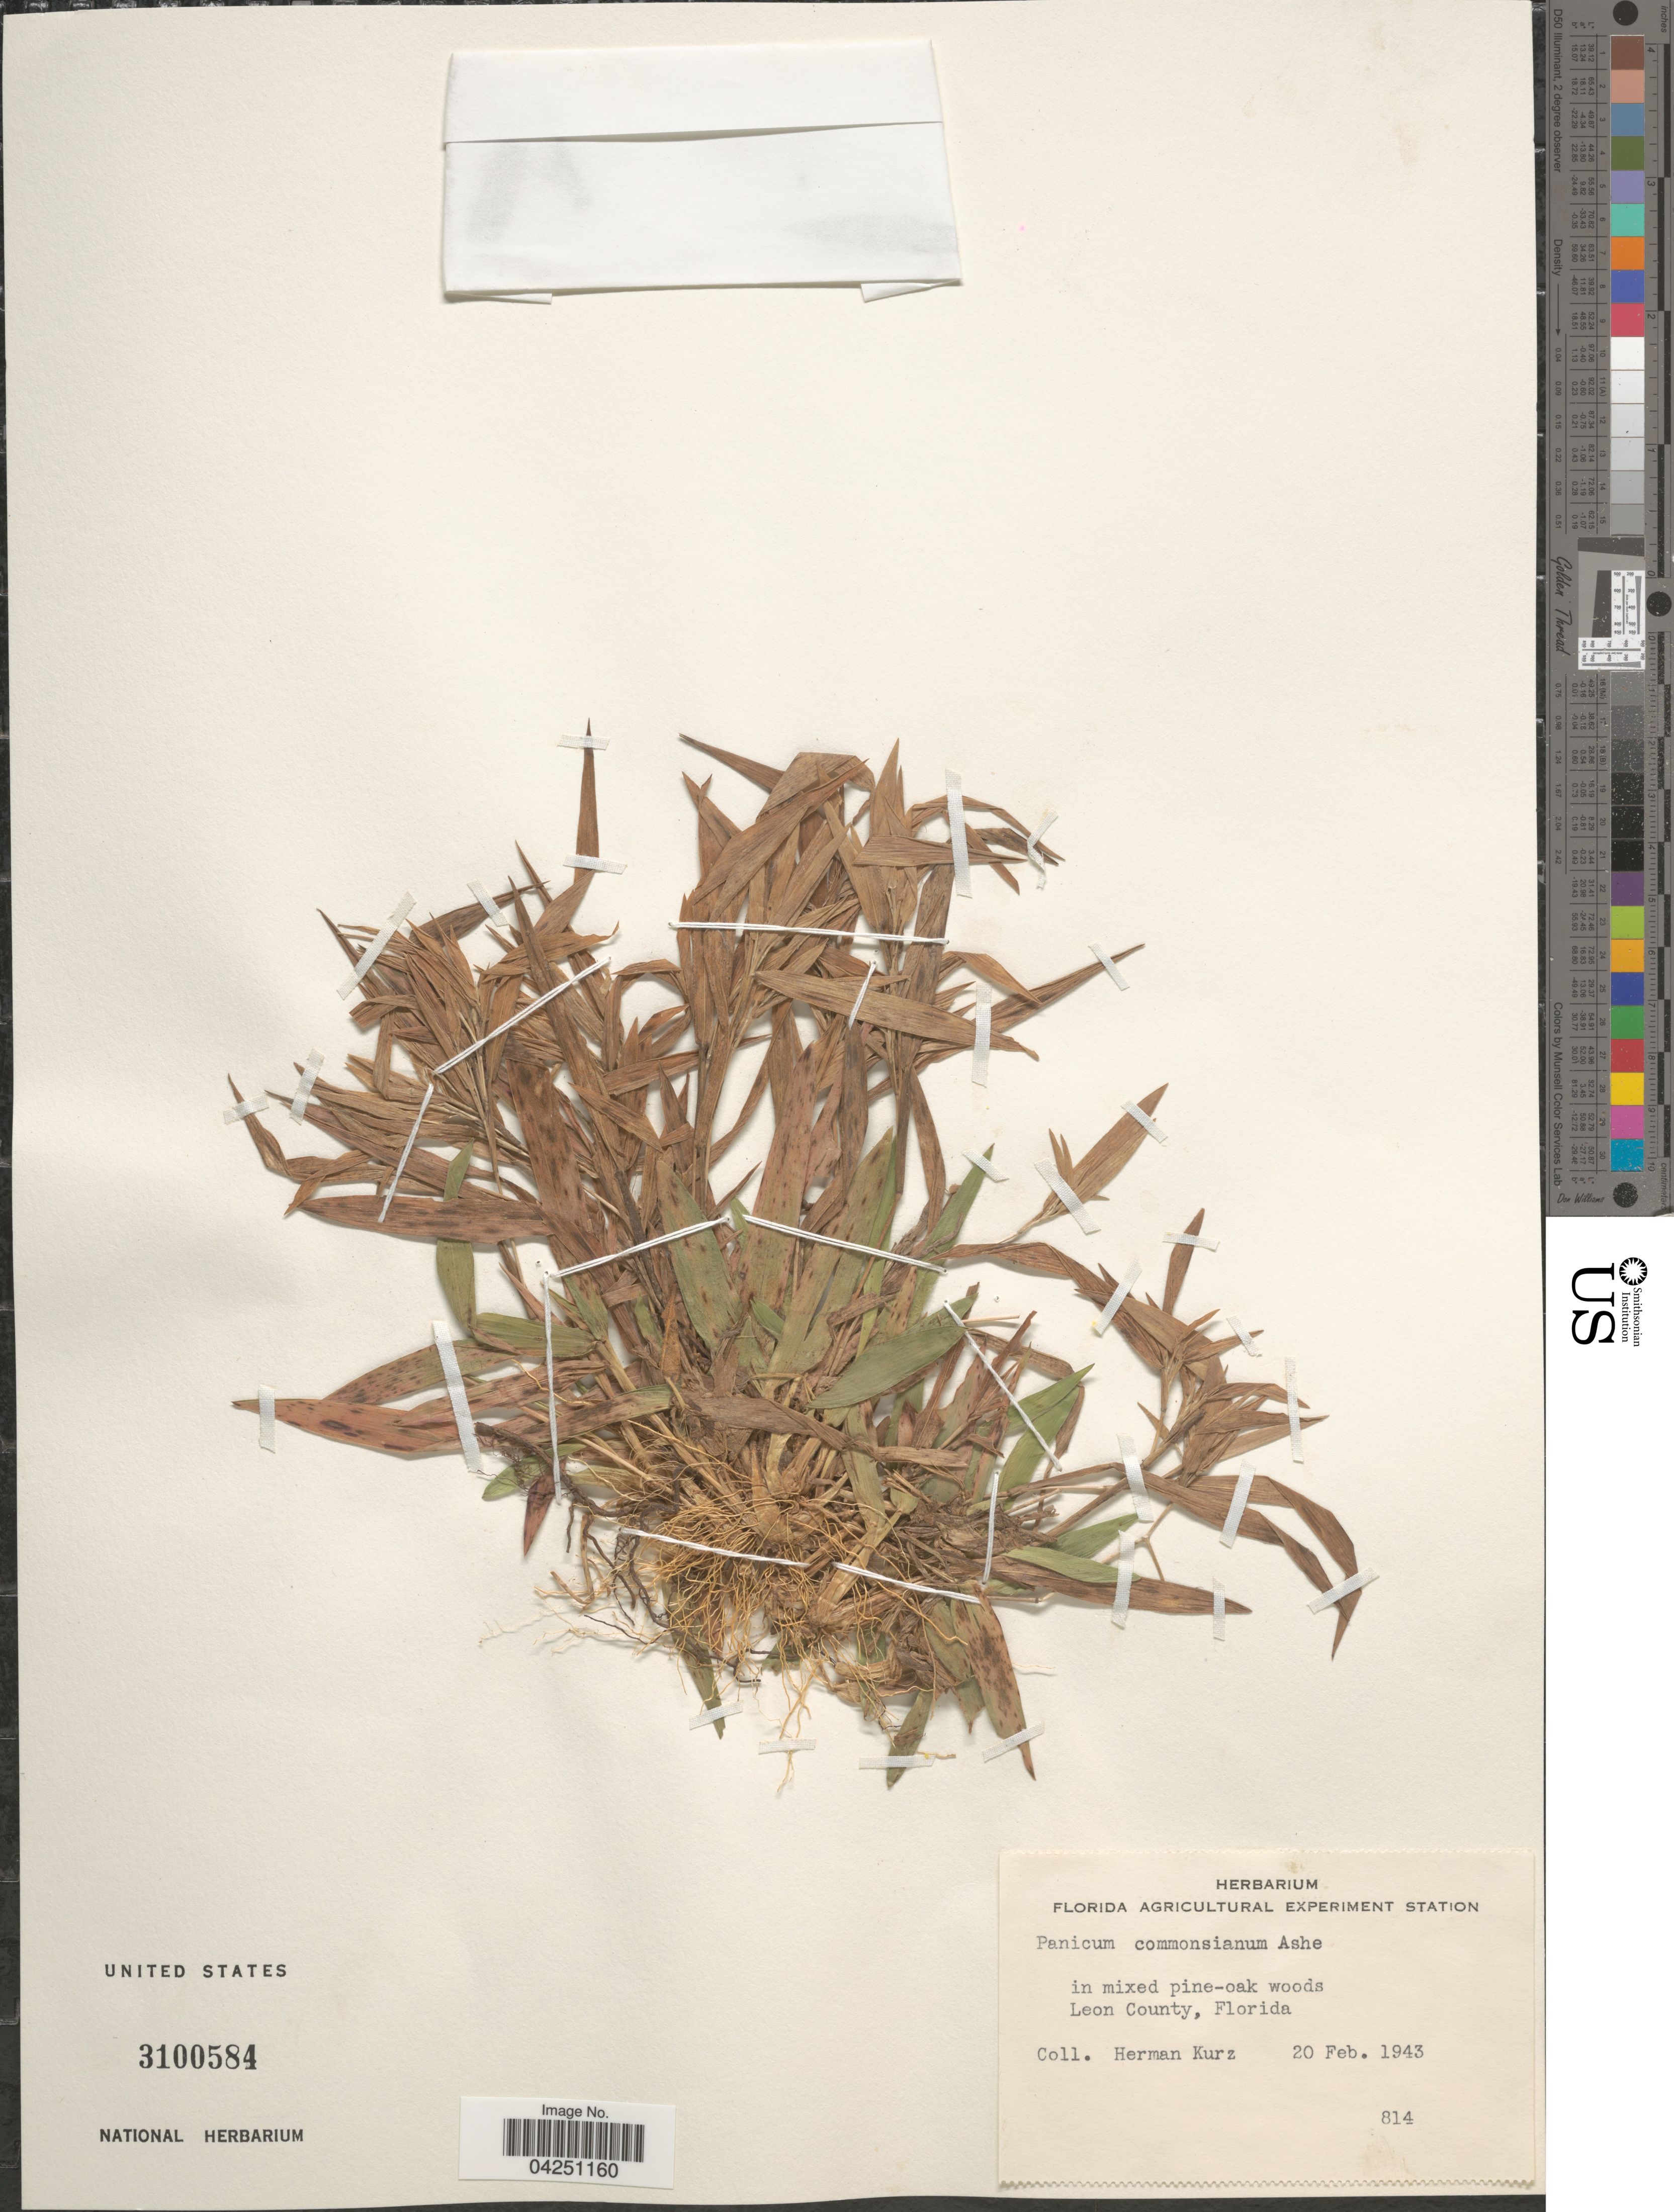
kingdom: Plantae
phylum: Tracheophyta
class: Liliopsida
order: Poales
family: Poaceae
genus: Dichanthelium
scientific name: Dichanthelium acuminatum var. acuminatum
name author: (Sw.) Gould & C.A. Clark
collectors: H. Kurz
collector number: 814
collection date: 1943-02-20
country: United States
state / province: Florida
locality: In mixed pine-oak woods Leon County.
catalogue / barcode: US 3100584